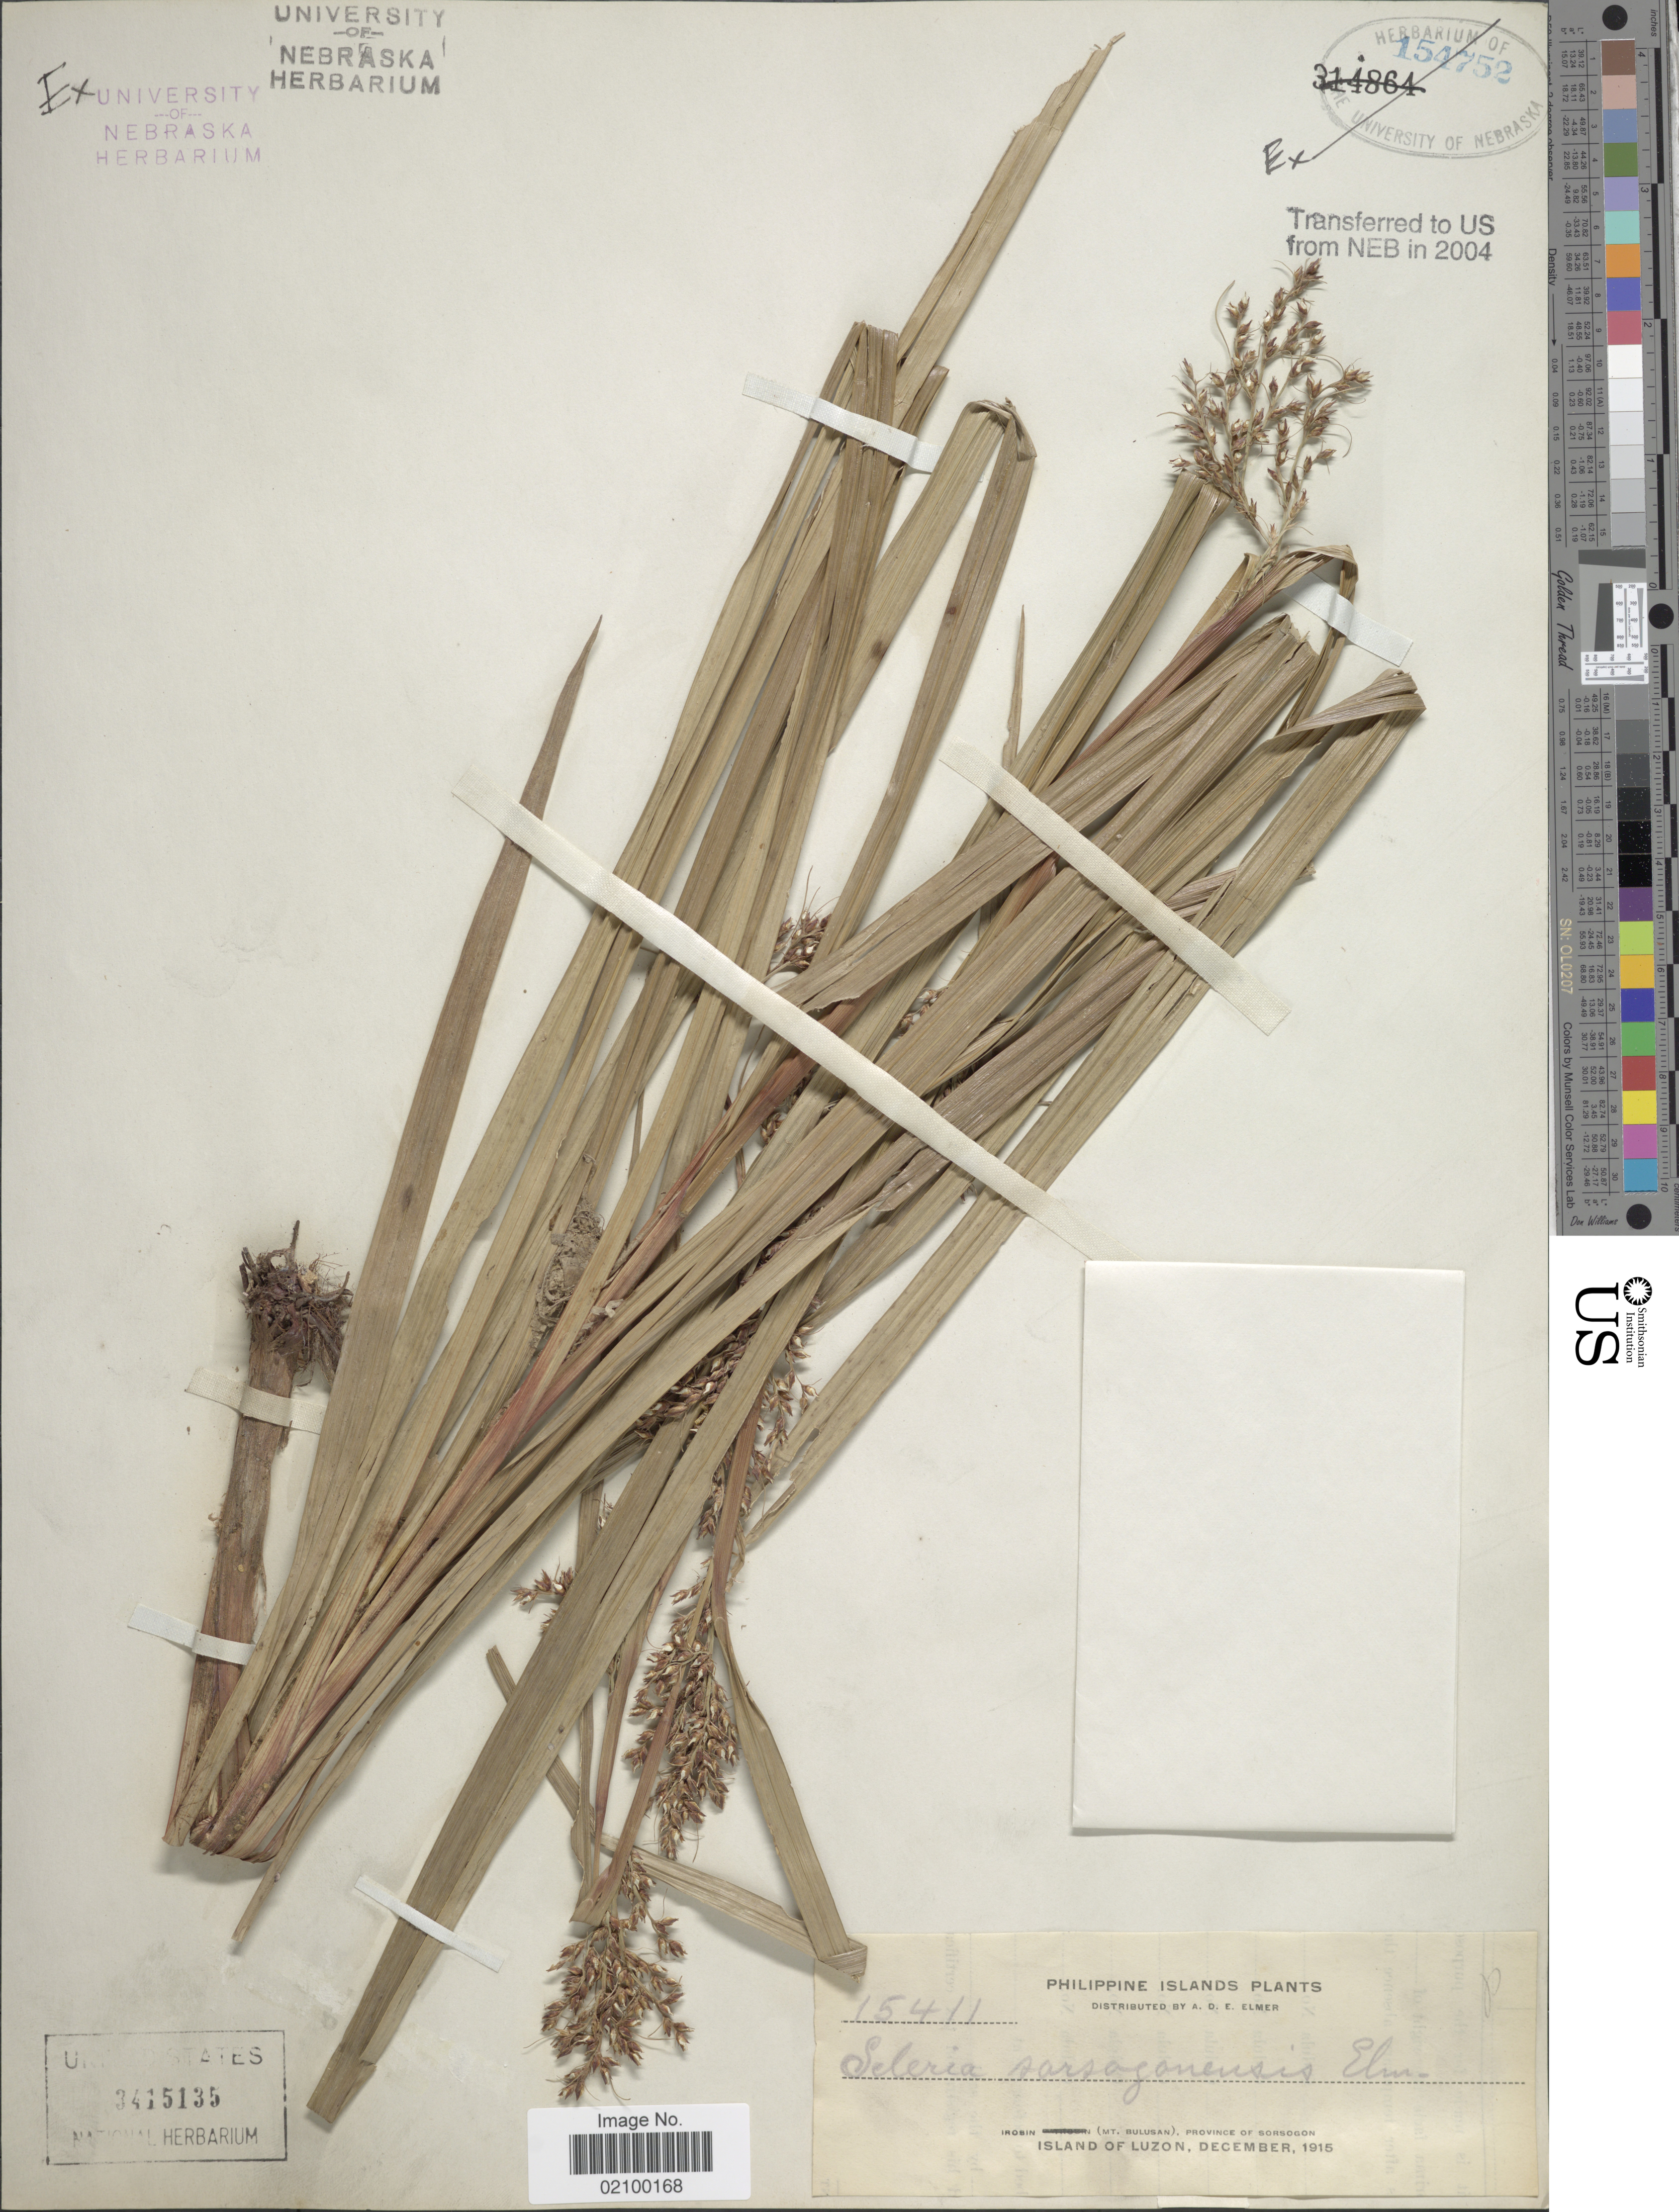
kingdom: Plantae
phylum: Tracheophyta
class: Liliopsida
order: Poales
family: Cyperaceae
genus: Scleria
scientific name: Scleria motleyi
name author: C.B. Clarke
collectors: A. D. E. Elmer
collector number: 15411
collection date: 1915-12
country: Philippines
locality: Irosin (Mt. Bulusan), Province of Sorsogon. Island of Luzon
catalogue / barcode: US 3415135